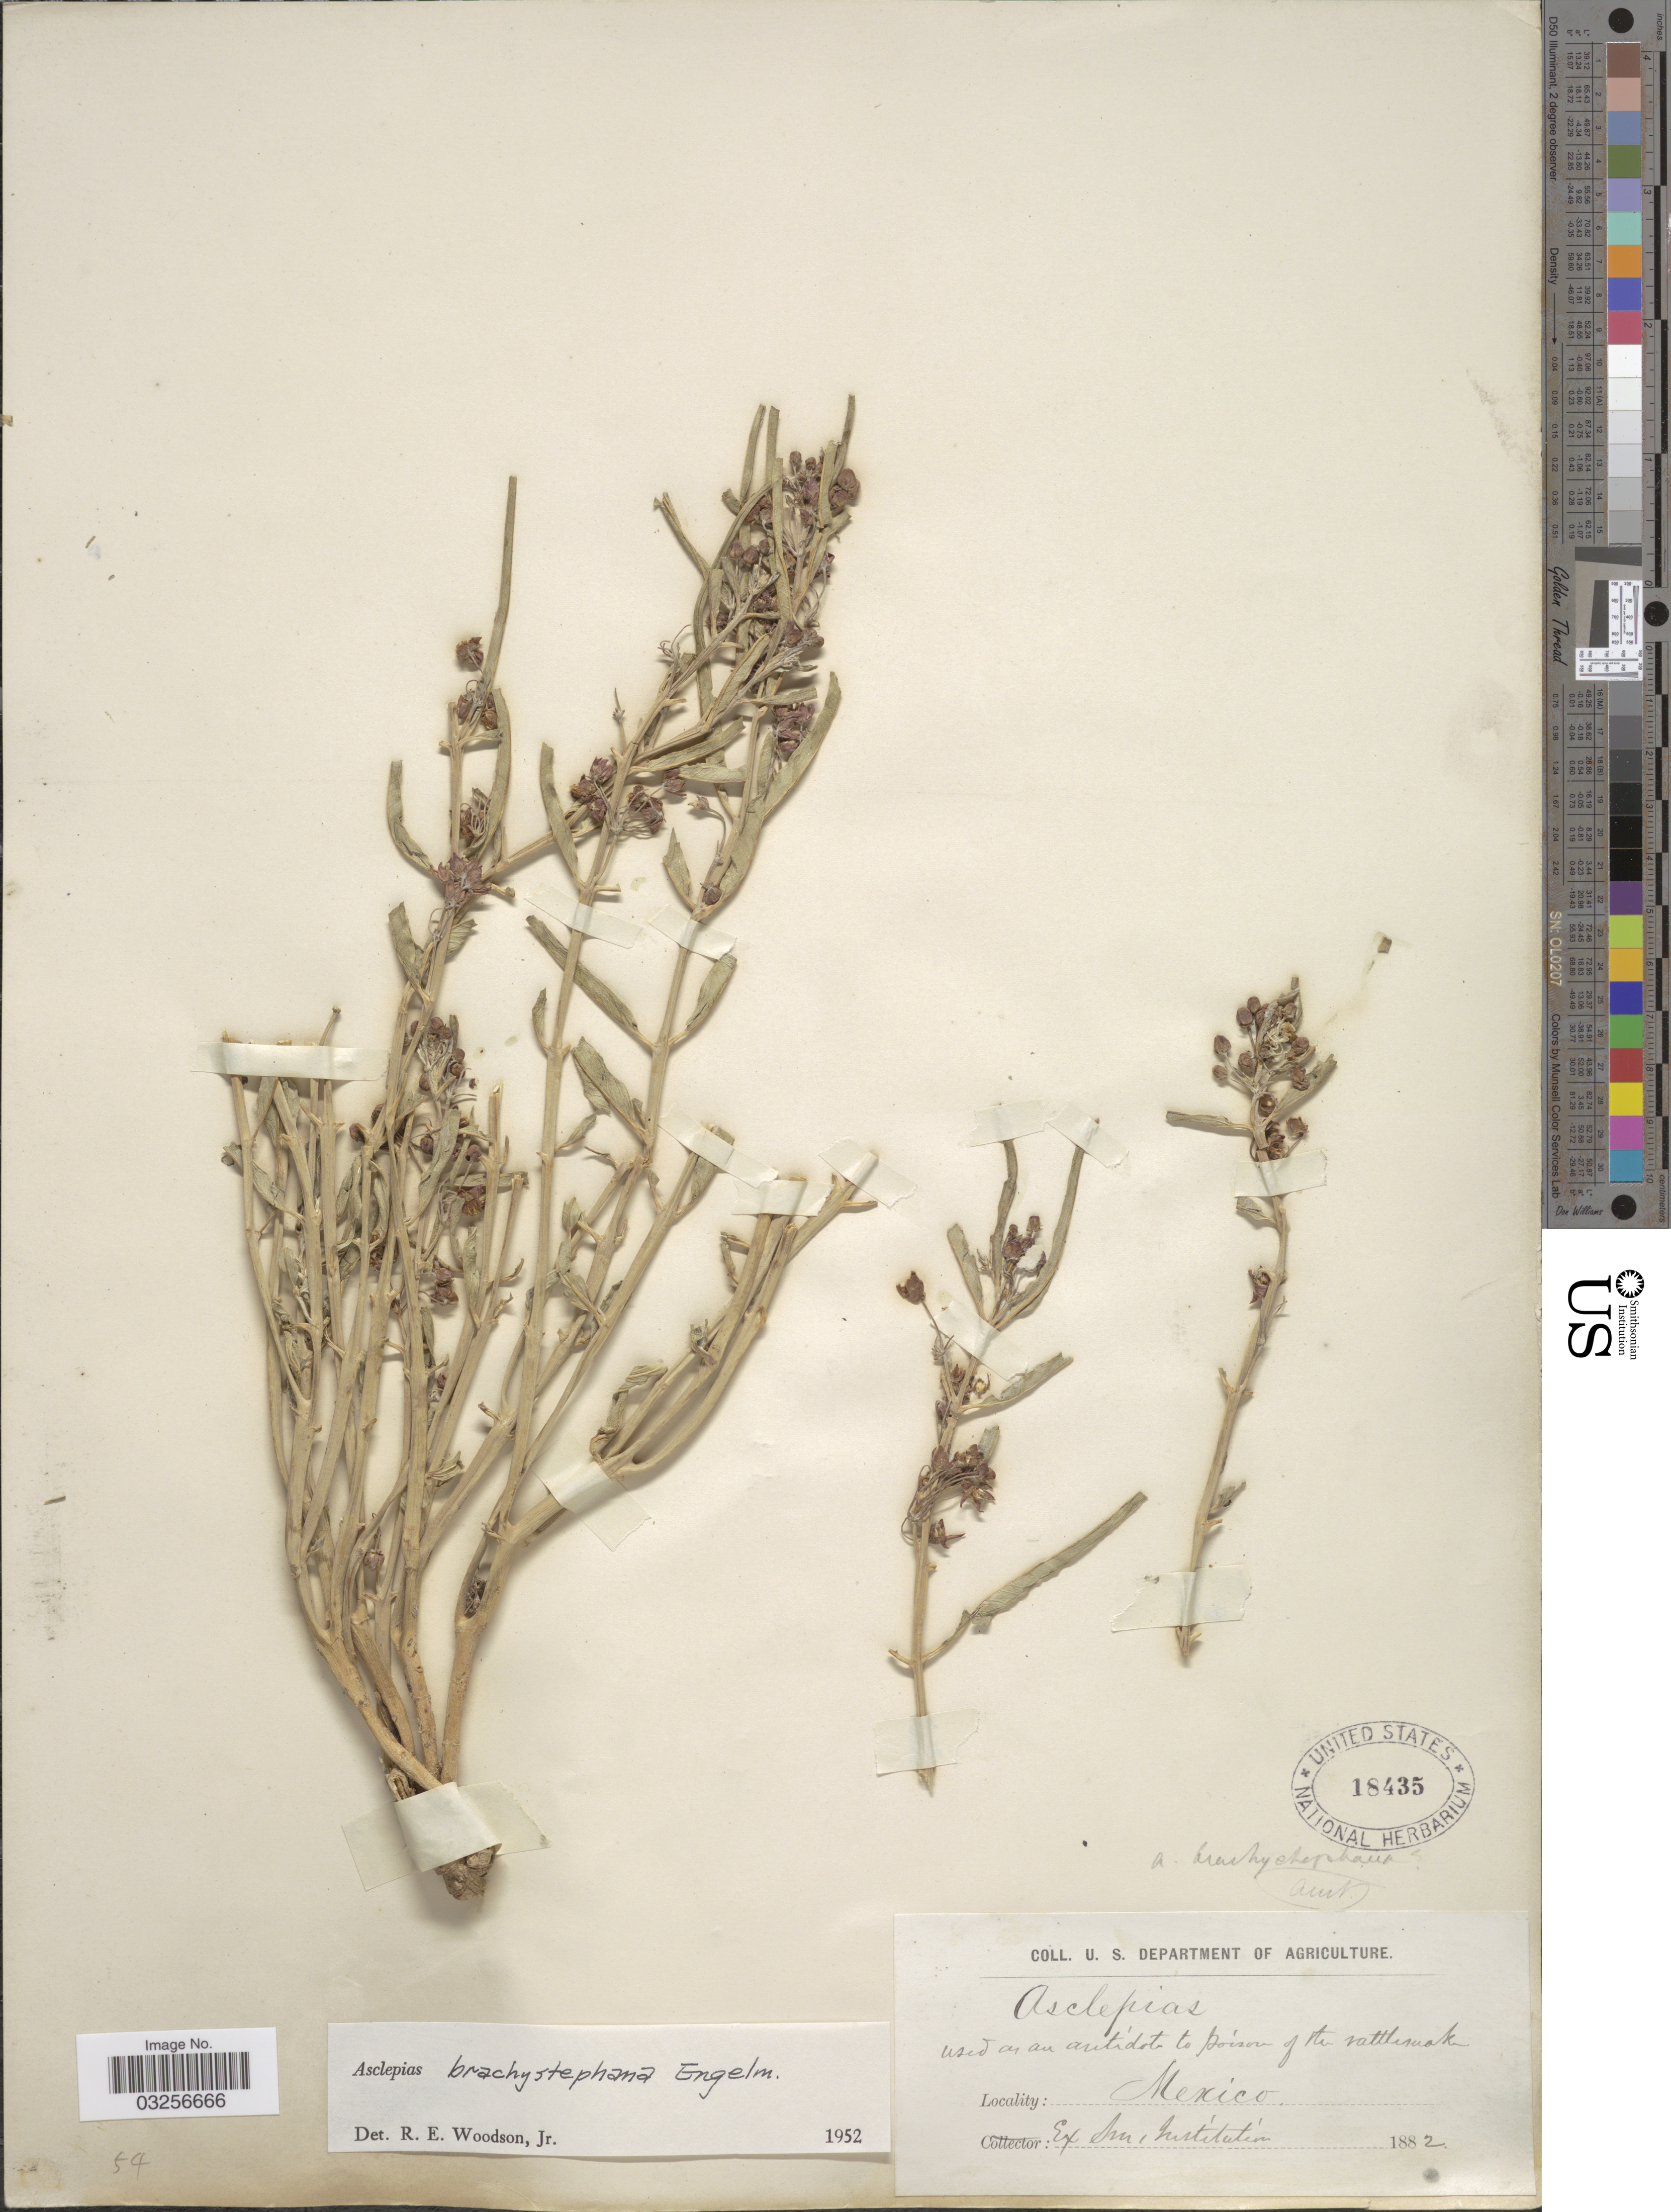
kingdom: Plantae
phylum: Tracheophyta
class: Magnoliopsida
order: Gentianales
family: Apocynaceae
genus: Asclepias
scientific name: Asclepias brachystephana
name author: Engelm. ex Torr.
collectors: U.S. Department of Agriculture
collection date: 1882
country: Mexico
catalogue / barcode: US 18435